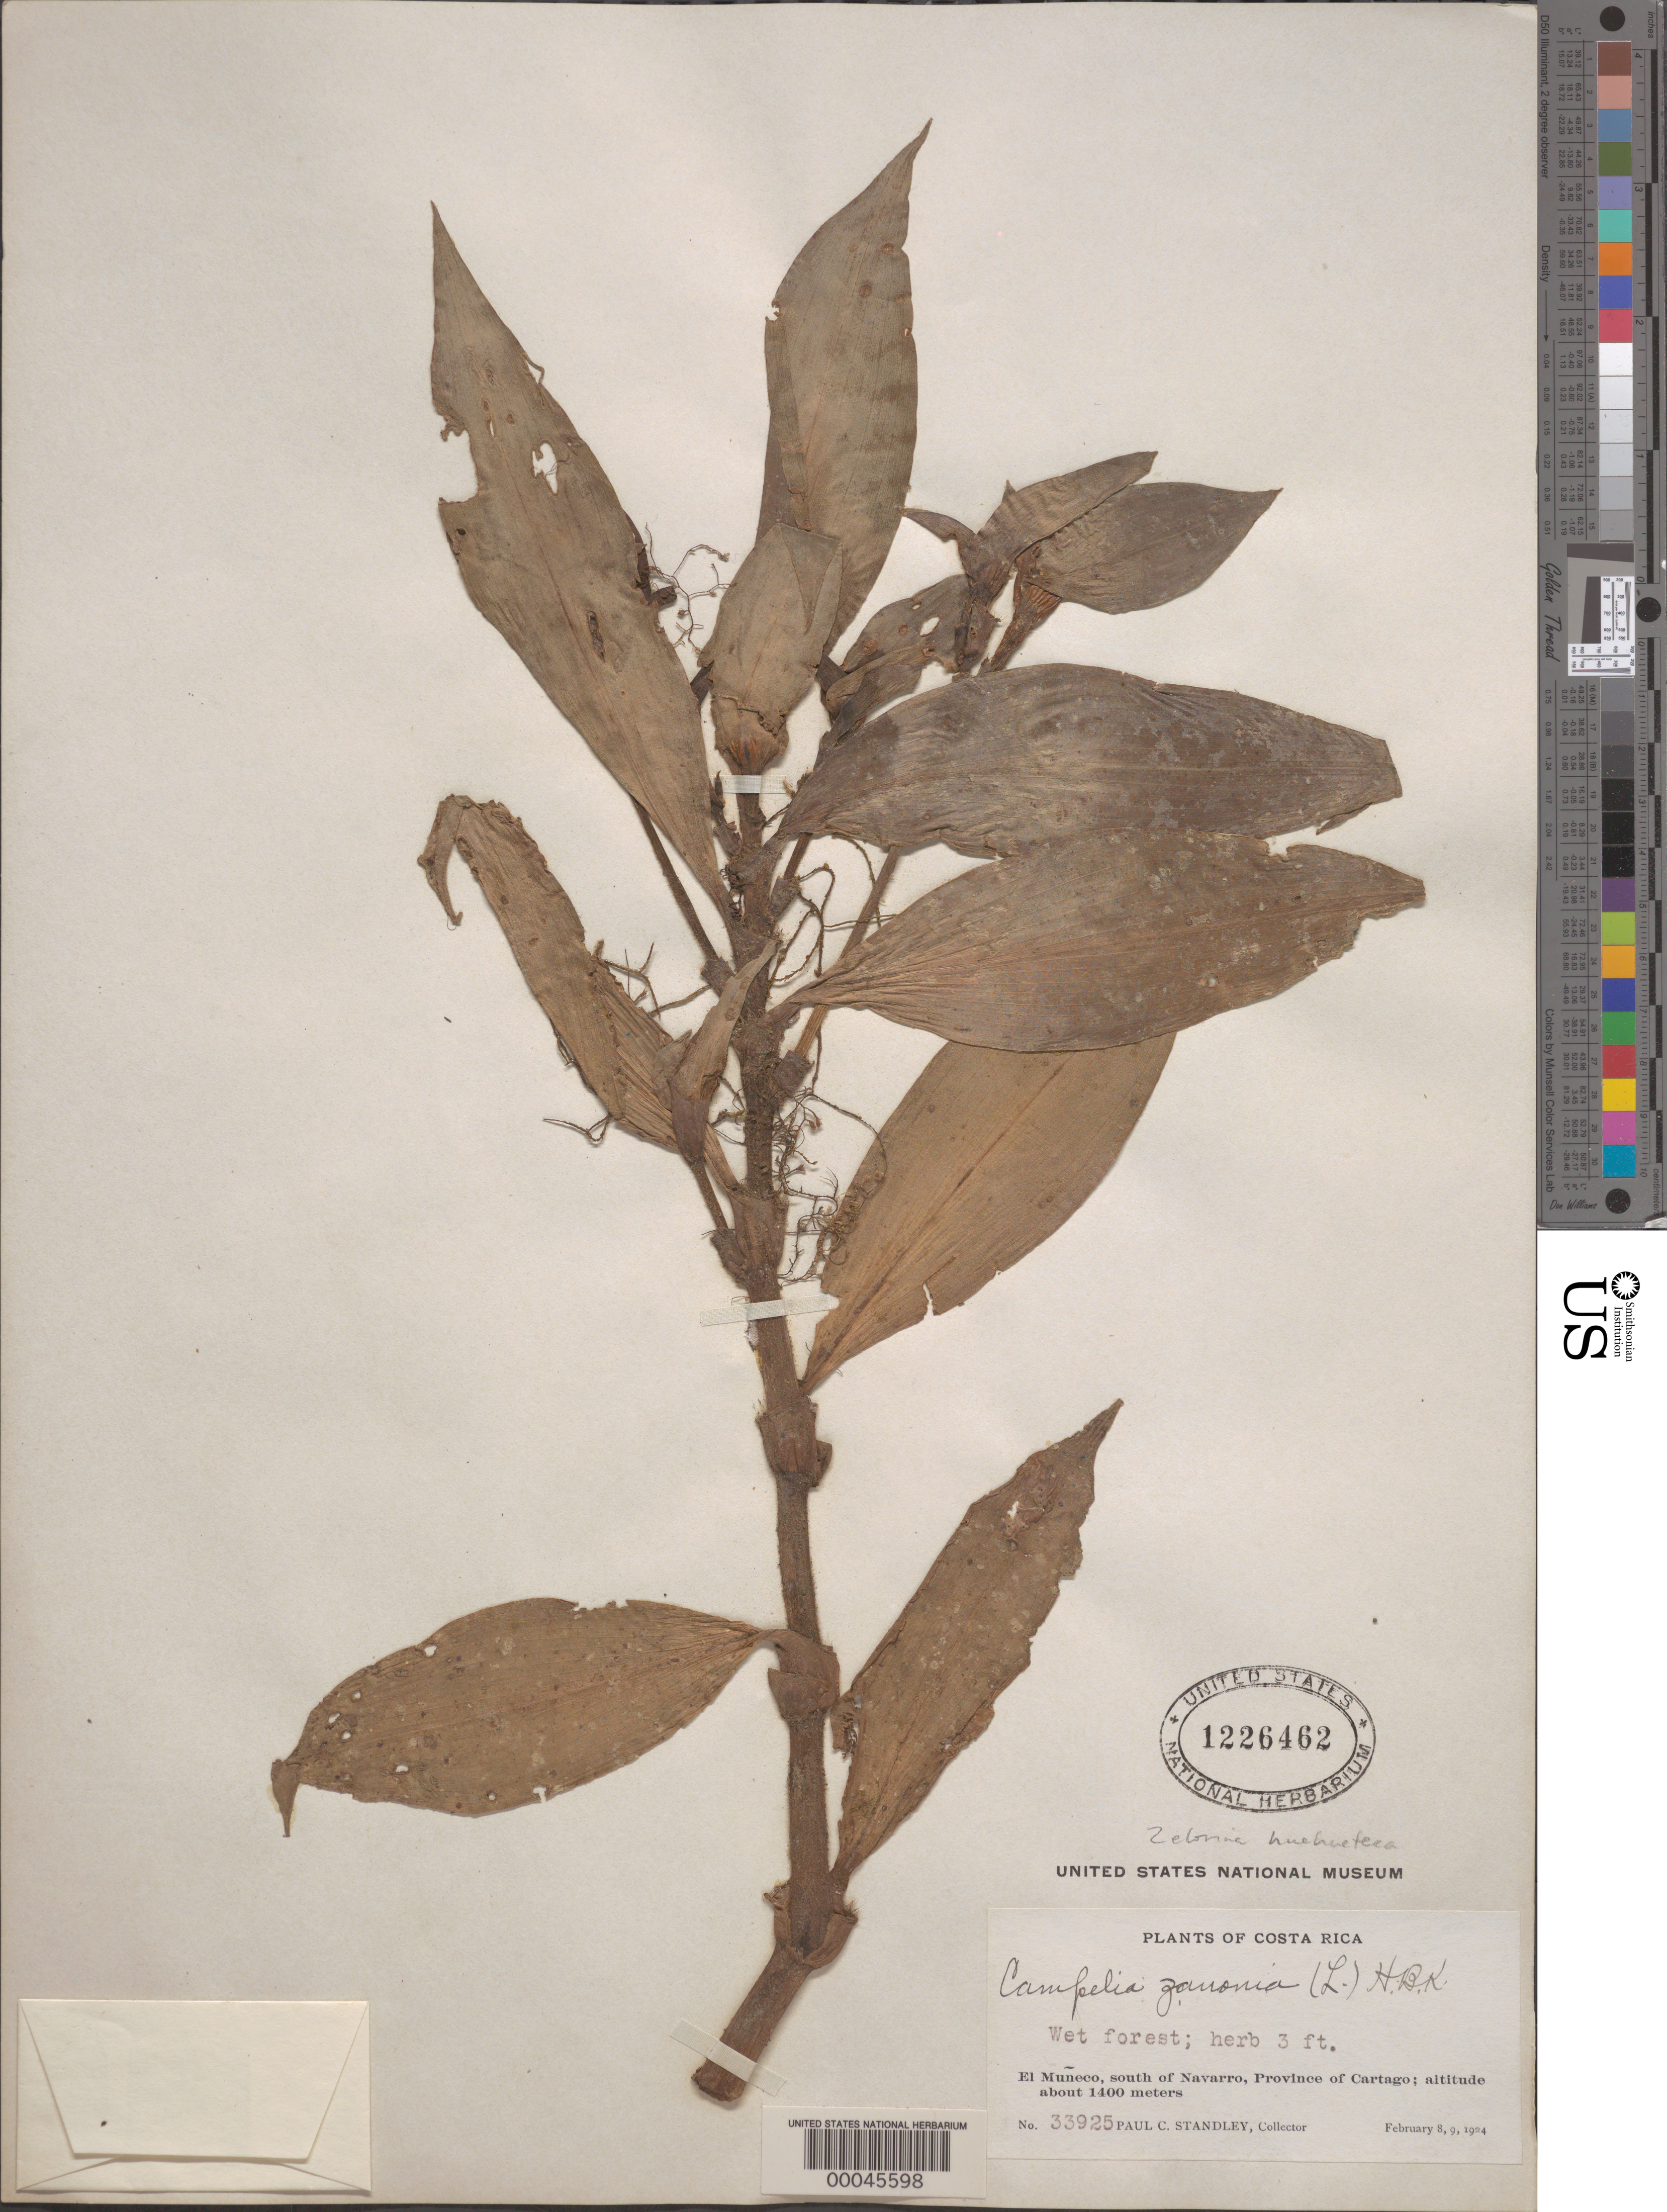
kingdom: Plantae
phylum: Tracheophyta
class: Liliopsida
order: Commelinales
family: Commelinaceae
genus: Tradescantia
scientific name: Tradescantia huehueteca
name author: (Standl. & Steyerm.) D.R. Hunt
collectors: P. C. Standley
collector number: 33925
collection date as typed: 08 Feb 1924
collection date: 1924-02-08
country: Costa Rica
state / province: Cartago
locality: El Muneco, S of Navaro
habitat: Wet forest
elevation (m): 1400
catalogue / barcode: US 1226462